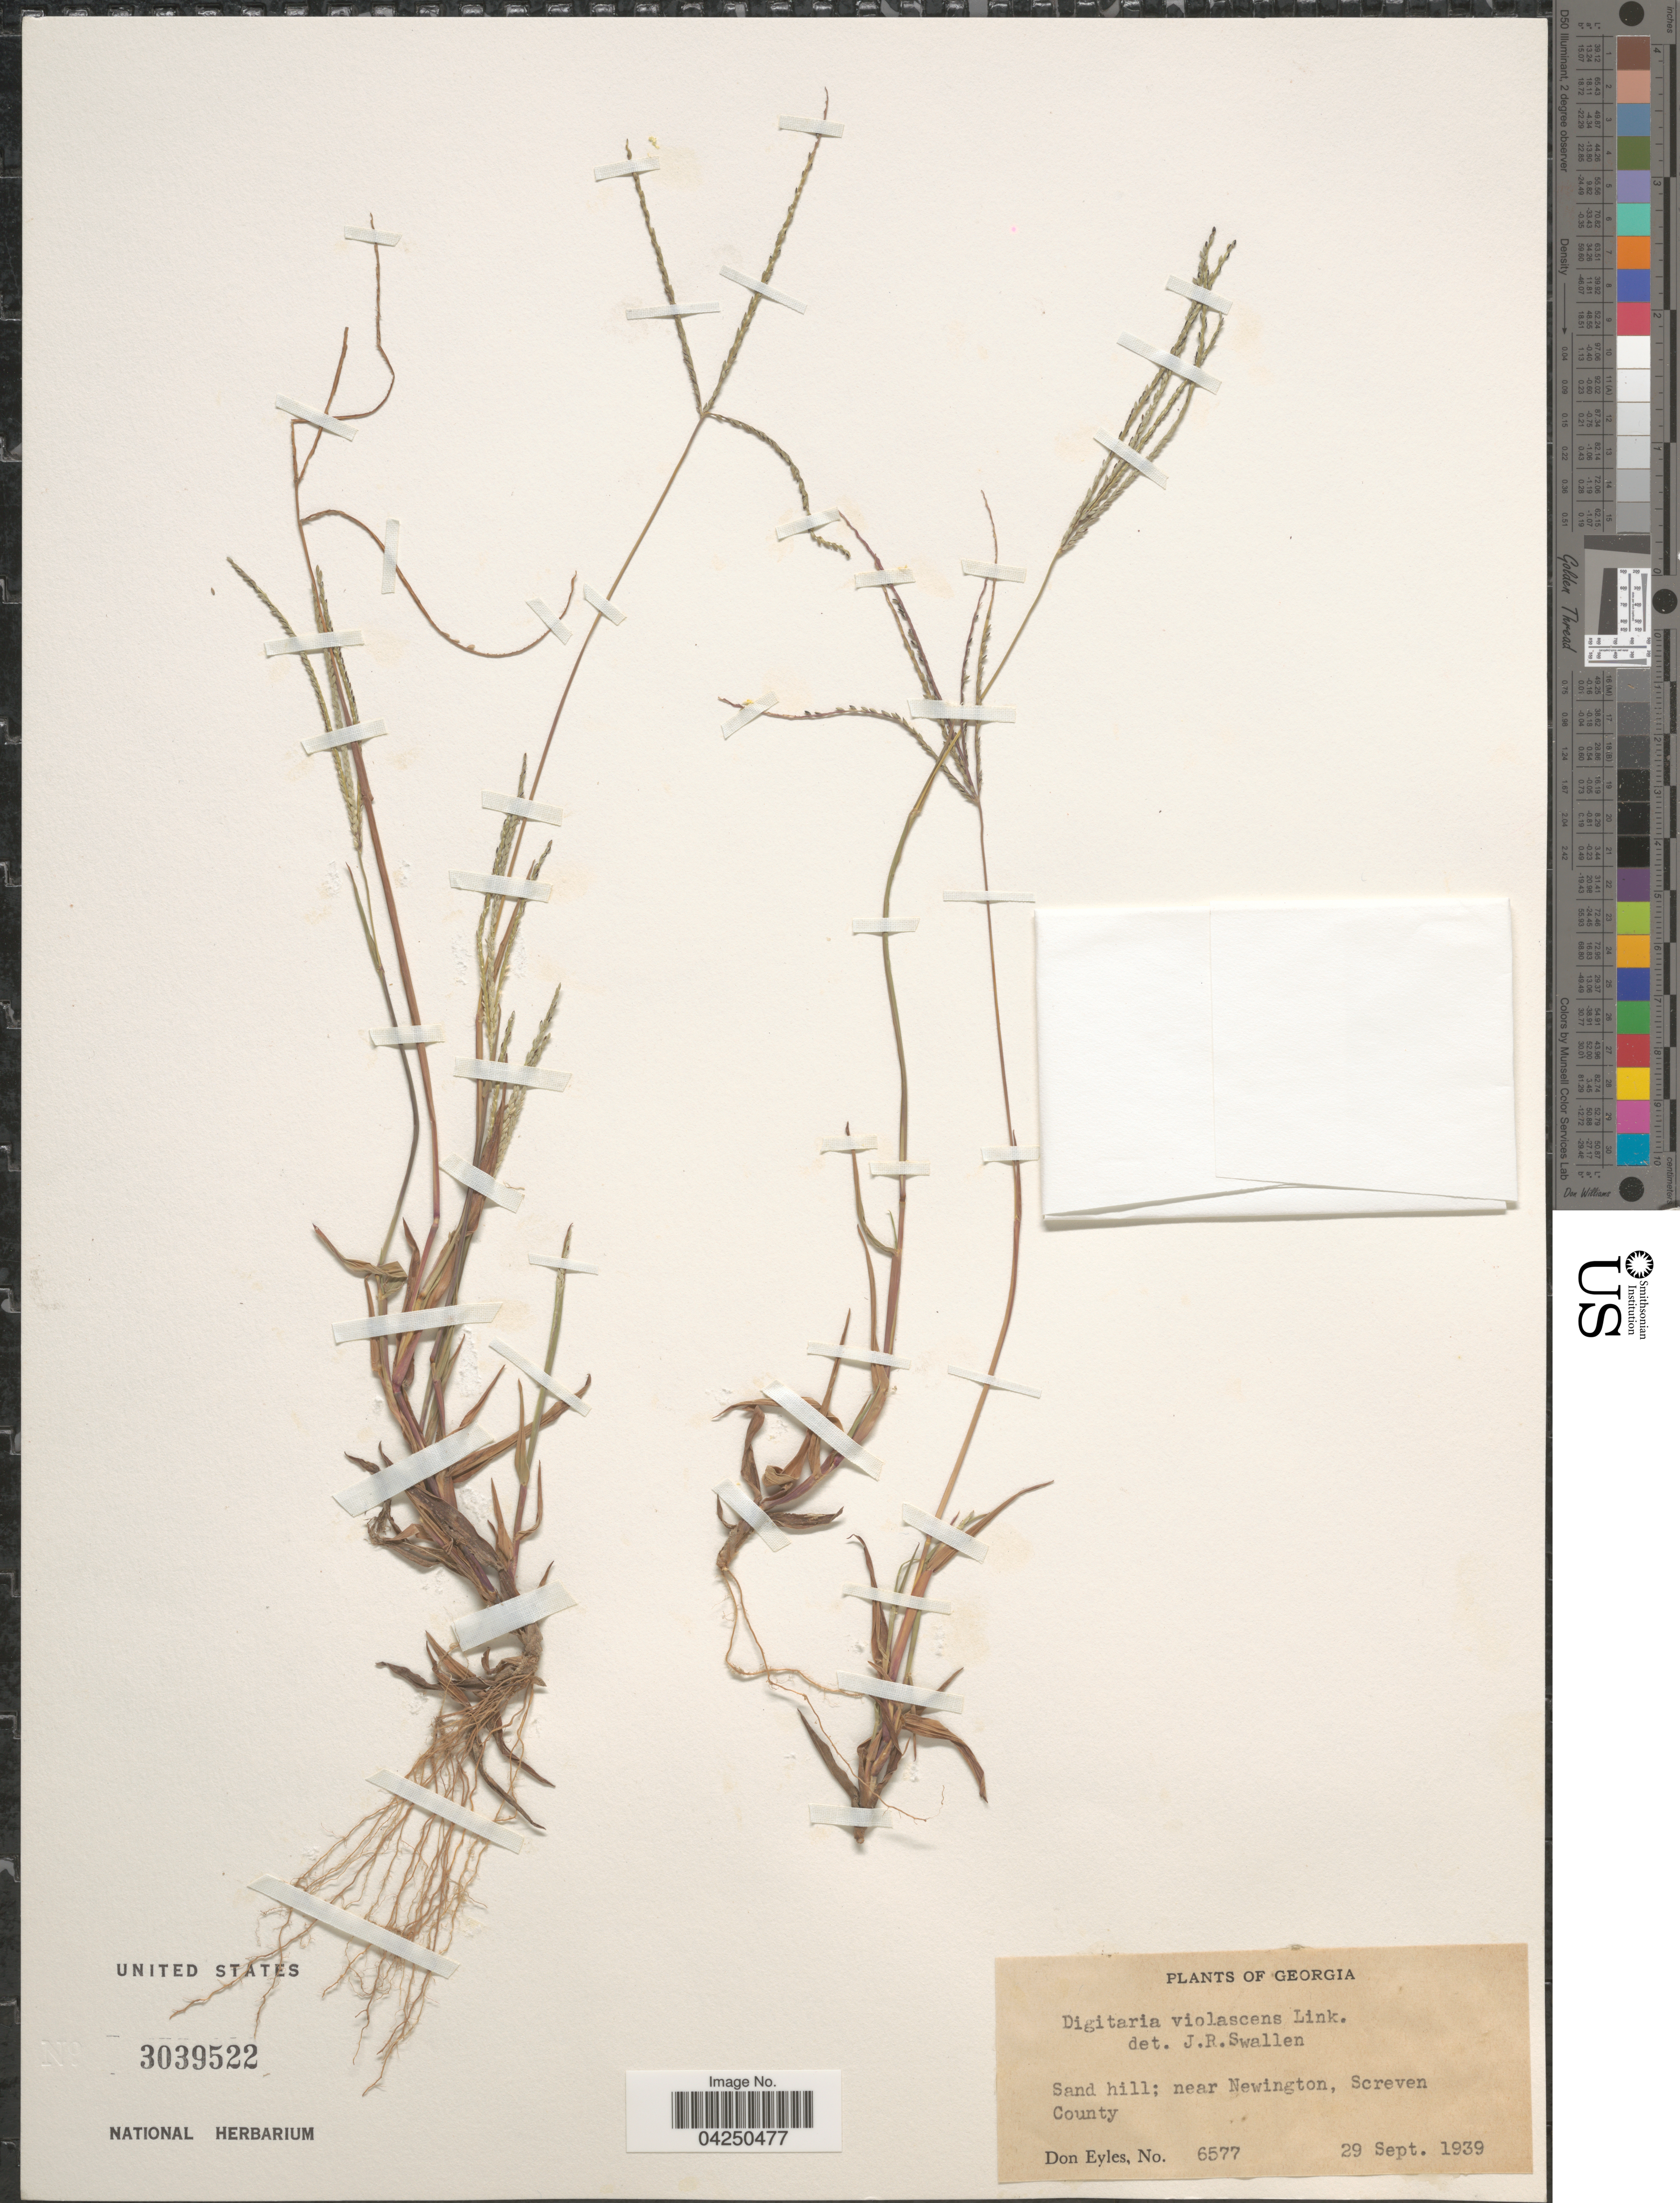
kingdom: Plantae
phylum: Tracheophyta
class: Liliopsida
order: Poales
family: Poaceae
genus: Digitaria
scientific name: Digitaria violascens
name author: Link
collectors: D. Eyles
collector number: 6577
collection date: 1939-09-29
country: United States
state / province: Georgia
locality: Sand hill; near Newington, Screven County.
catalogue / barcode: US 3039522